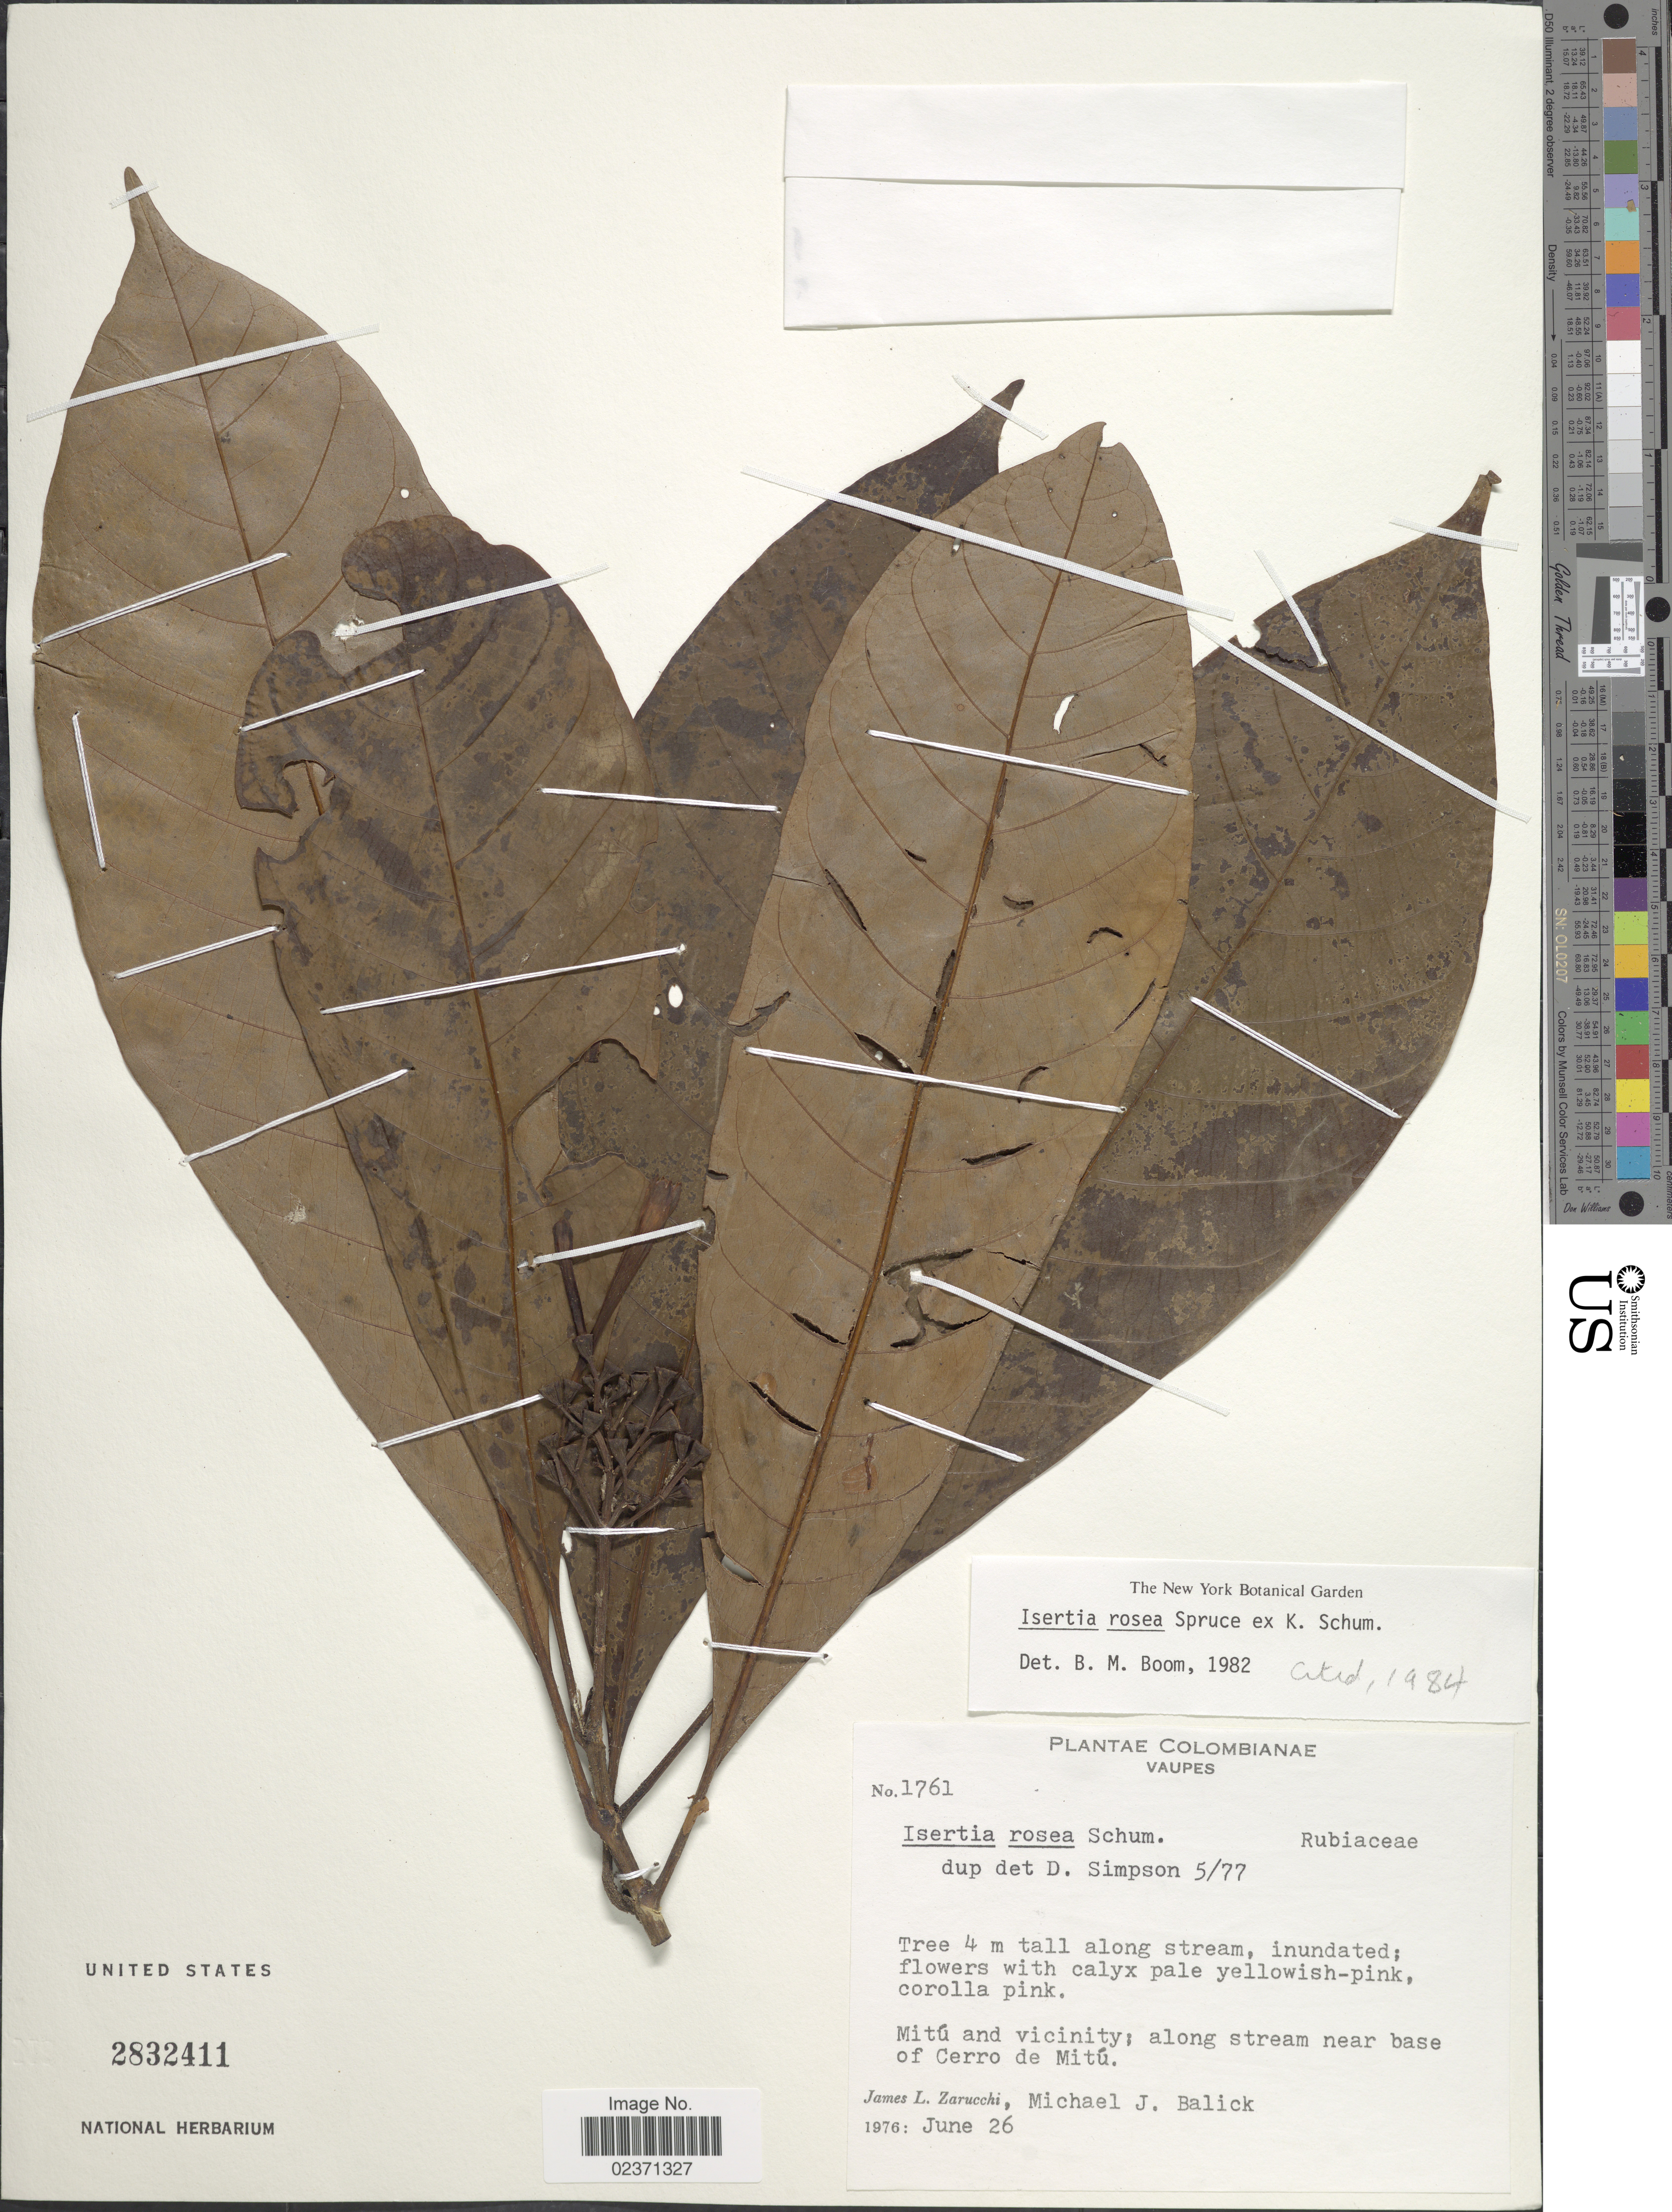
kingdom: Plantae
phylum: Tracheophyta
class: Magnoliopsida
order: Gentianales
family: Rubiaceae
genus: Isertia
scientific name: Isertia rosea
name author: Spruce ex K. Schum.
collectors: J. L. Zarucchi & M. J. Balick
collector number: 1761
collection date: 1976-06-26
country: Colombia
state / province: Vaupés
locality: Mitu and vicinity; along stream near base of Cerro de Mitu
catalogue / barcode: US 2832411